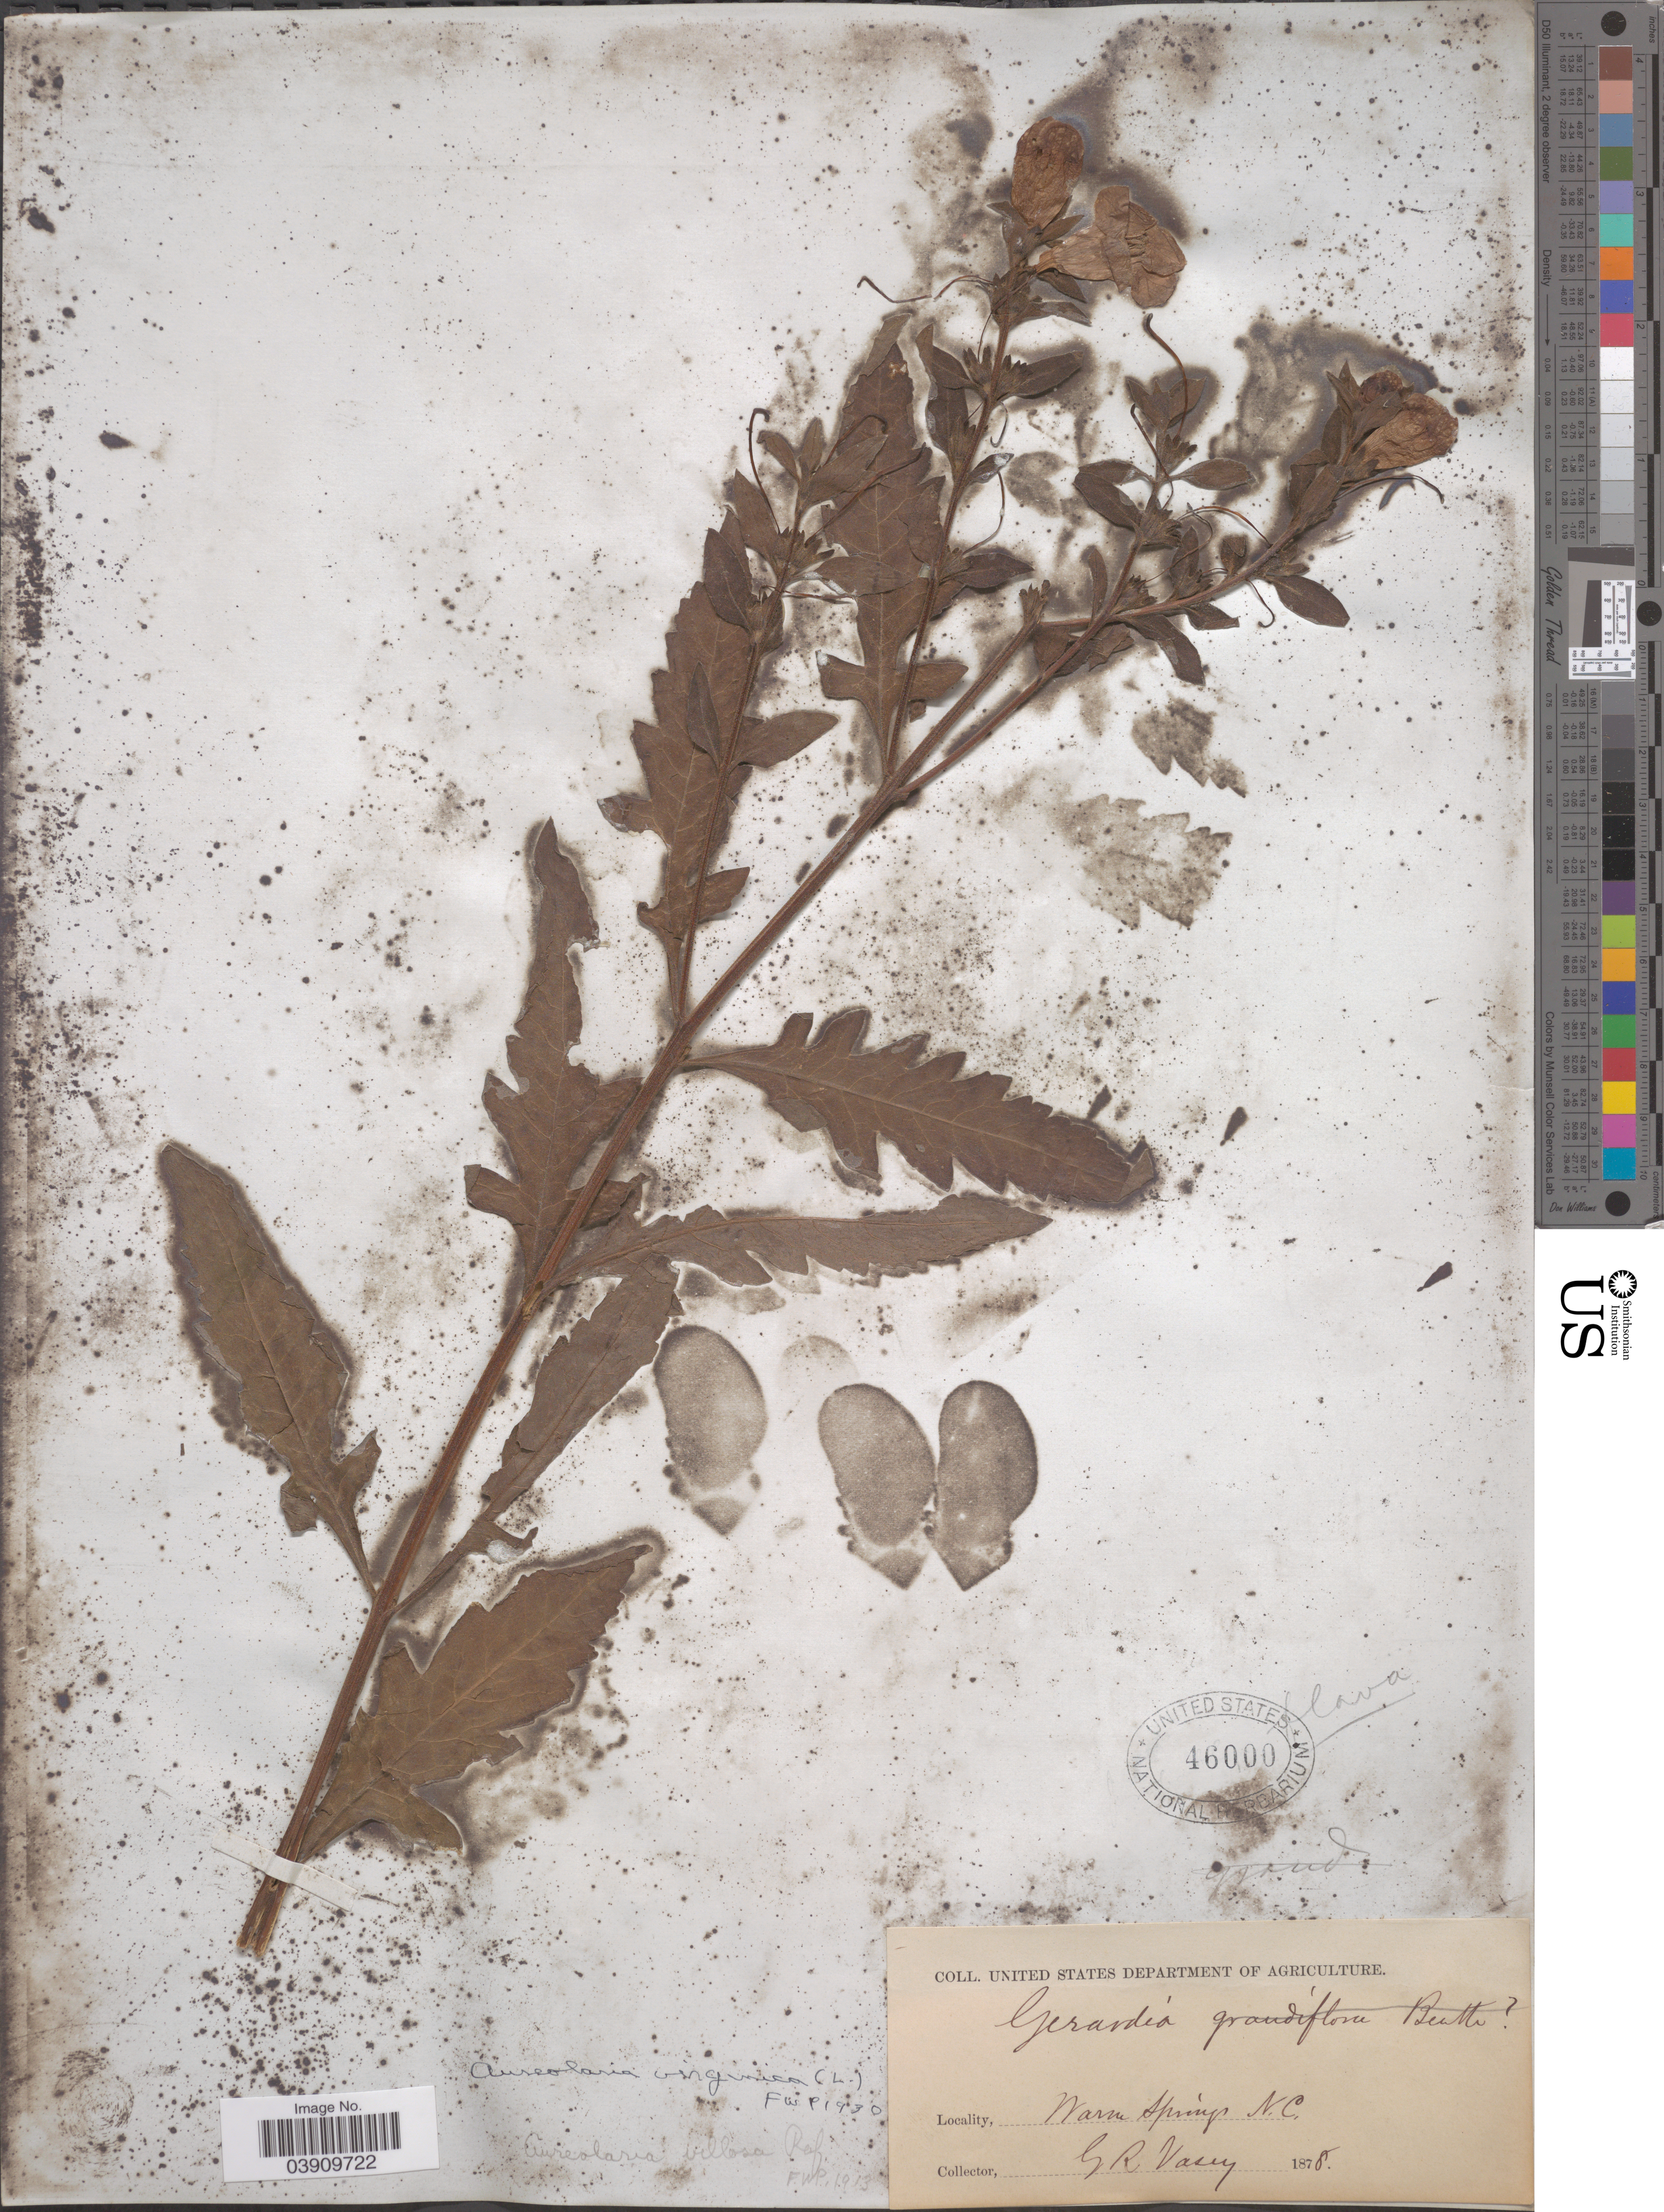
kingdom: Plantae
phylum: Tracheophyta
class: Magnoliopsida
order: Lamiales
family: Orobanchaceae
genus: Aureolaria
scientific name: Aureolaria virginica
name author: (L.) Pennell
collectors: G. R. Vasey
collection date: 1878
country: United States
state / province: North Carolina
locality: Warm Springs.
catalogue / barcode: US 46000